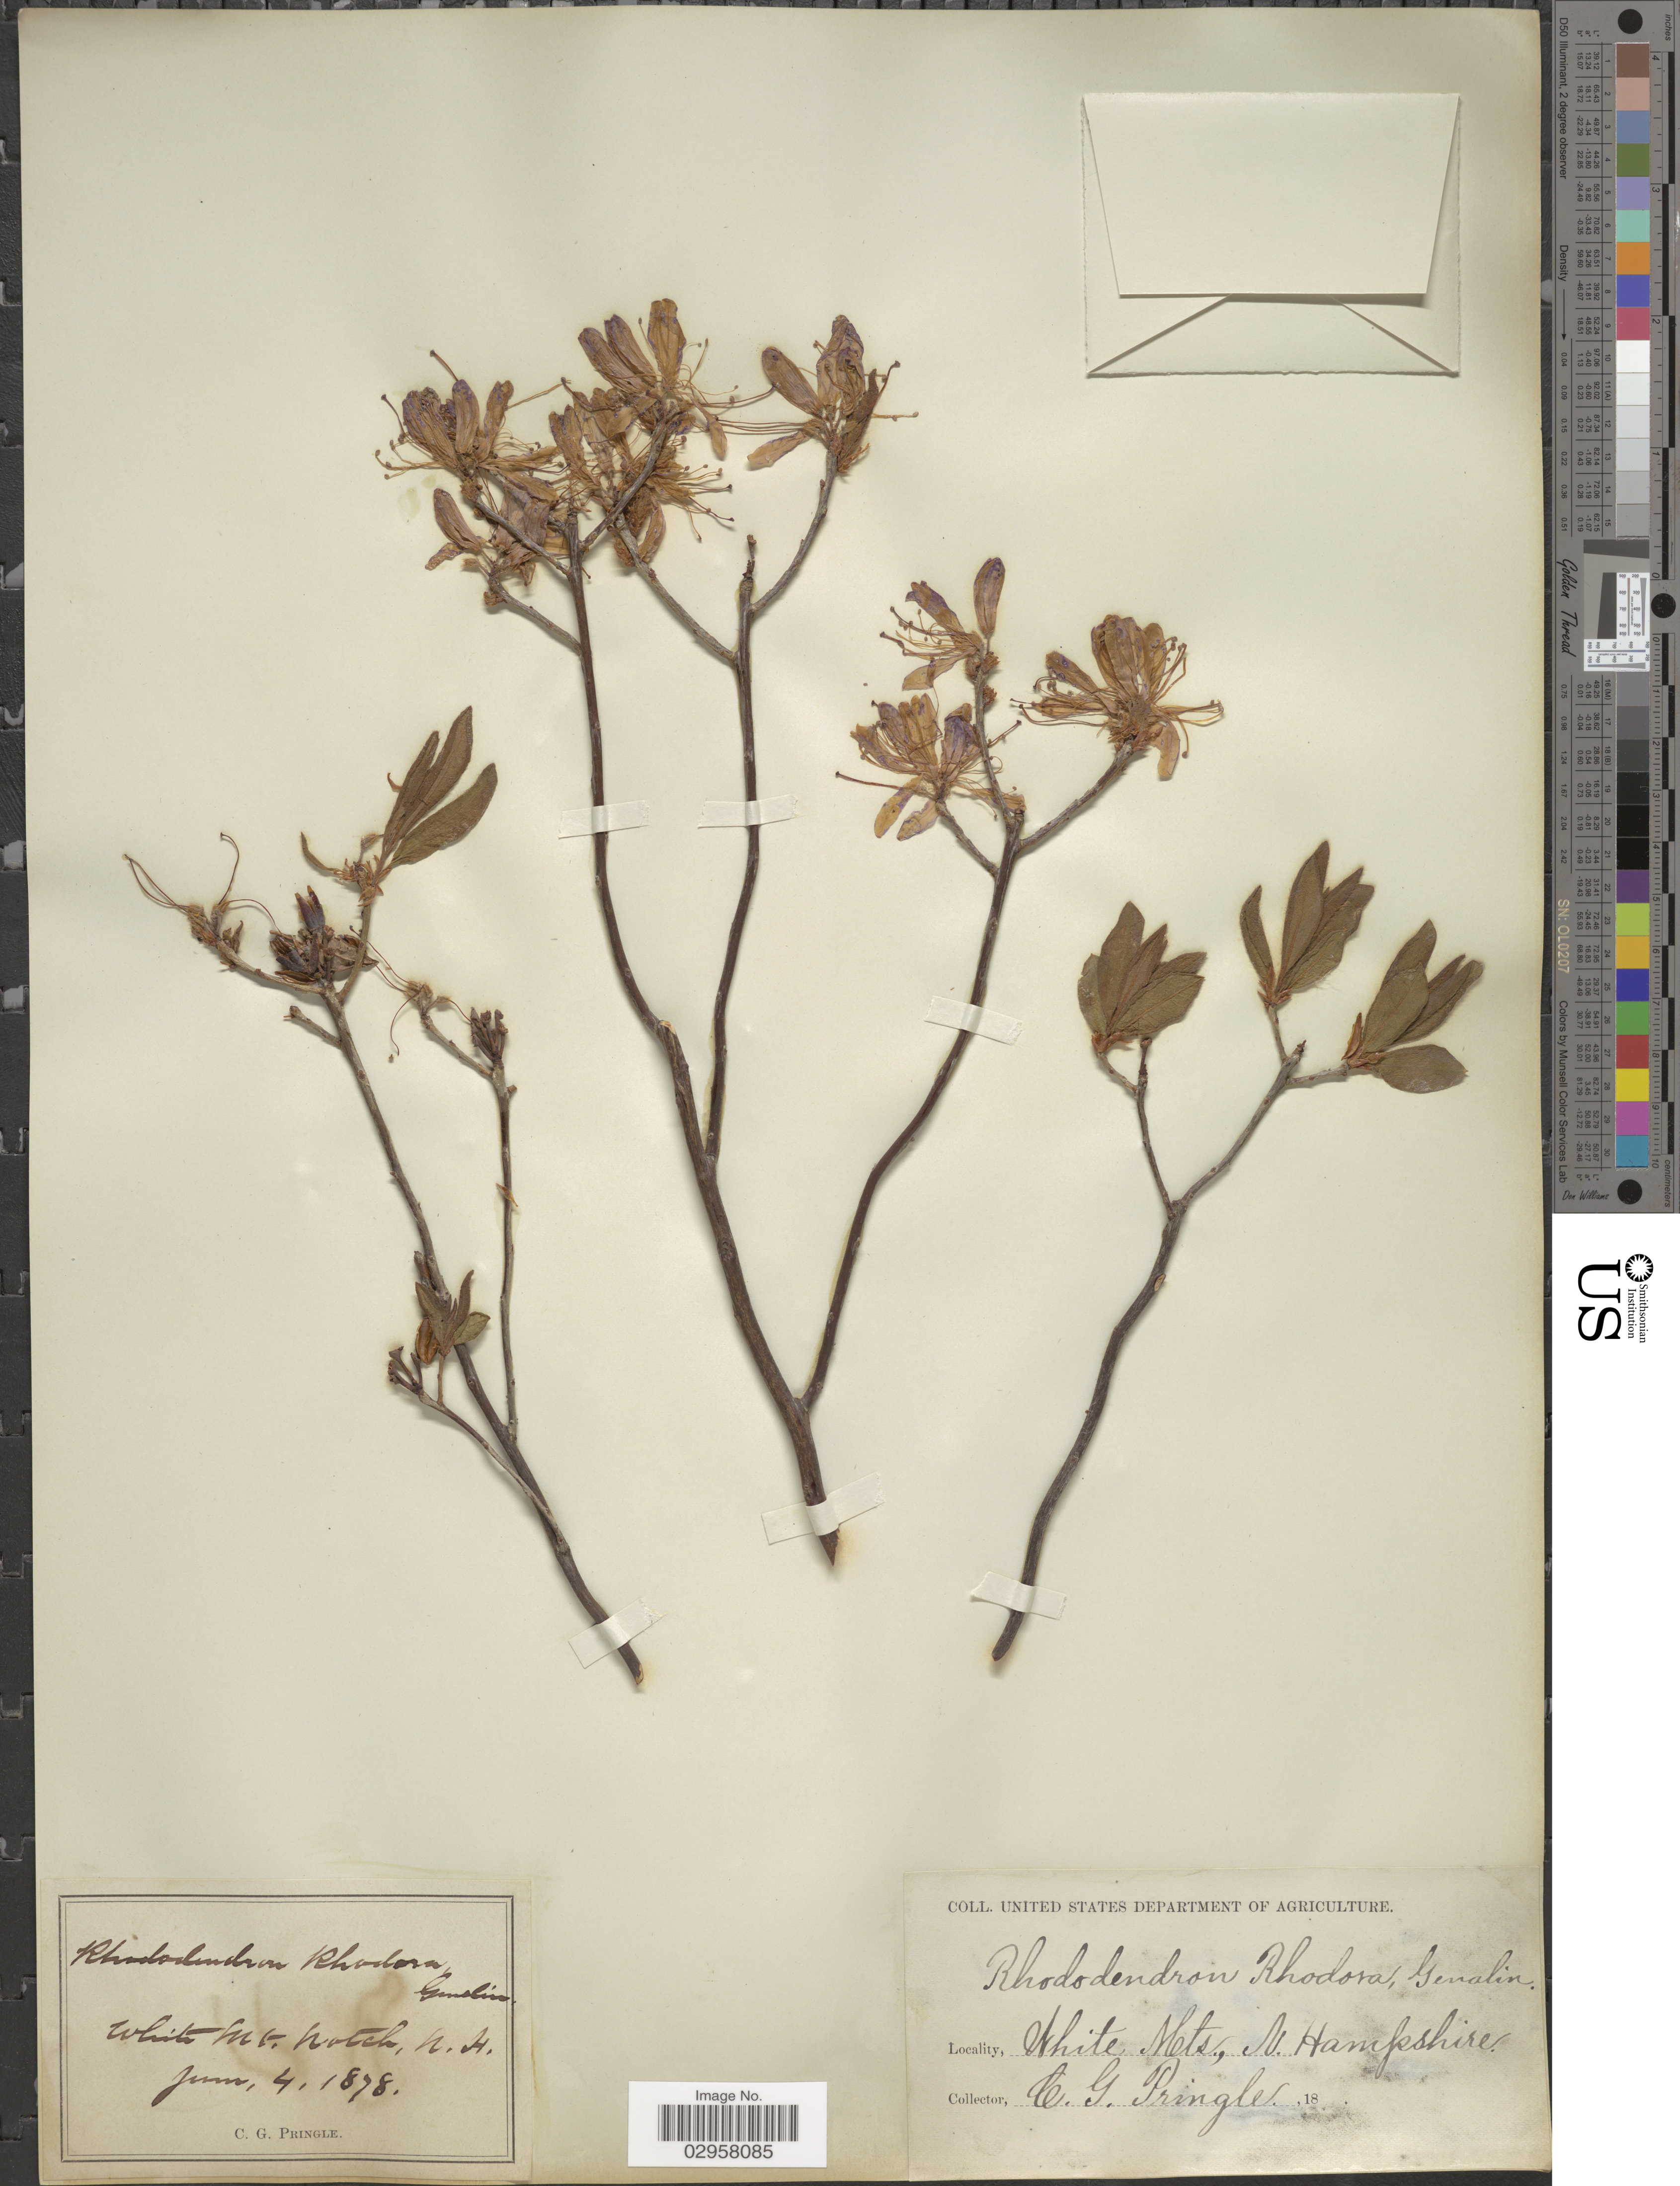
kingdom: Plantae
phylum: Tracheophyta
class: Magnoliopsida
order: Ericales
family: Ericaceae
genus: Rhododendron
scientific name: Rhododendron canadense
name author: (L.) Torr.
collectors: C. G. Pringle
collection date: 1878-06-04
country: United States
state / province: New Hampshire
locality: White Mts. Notch.